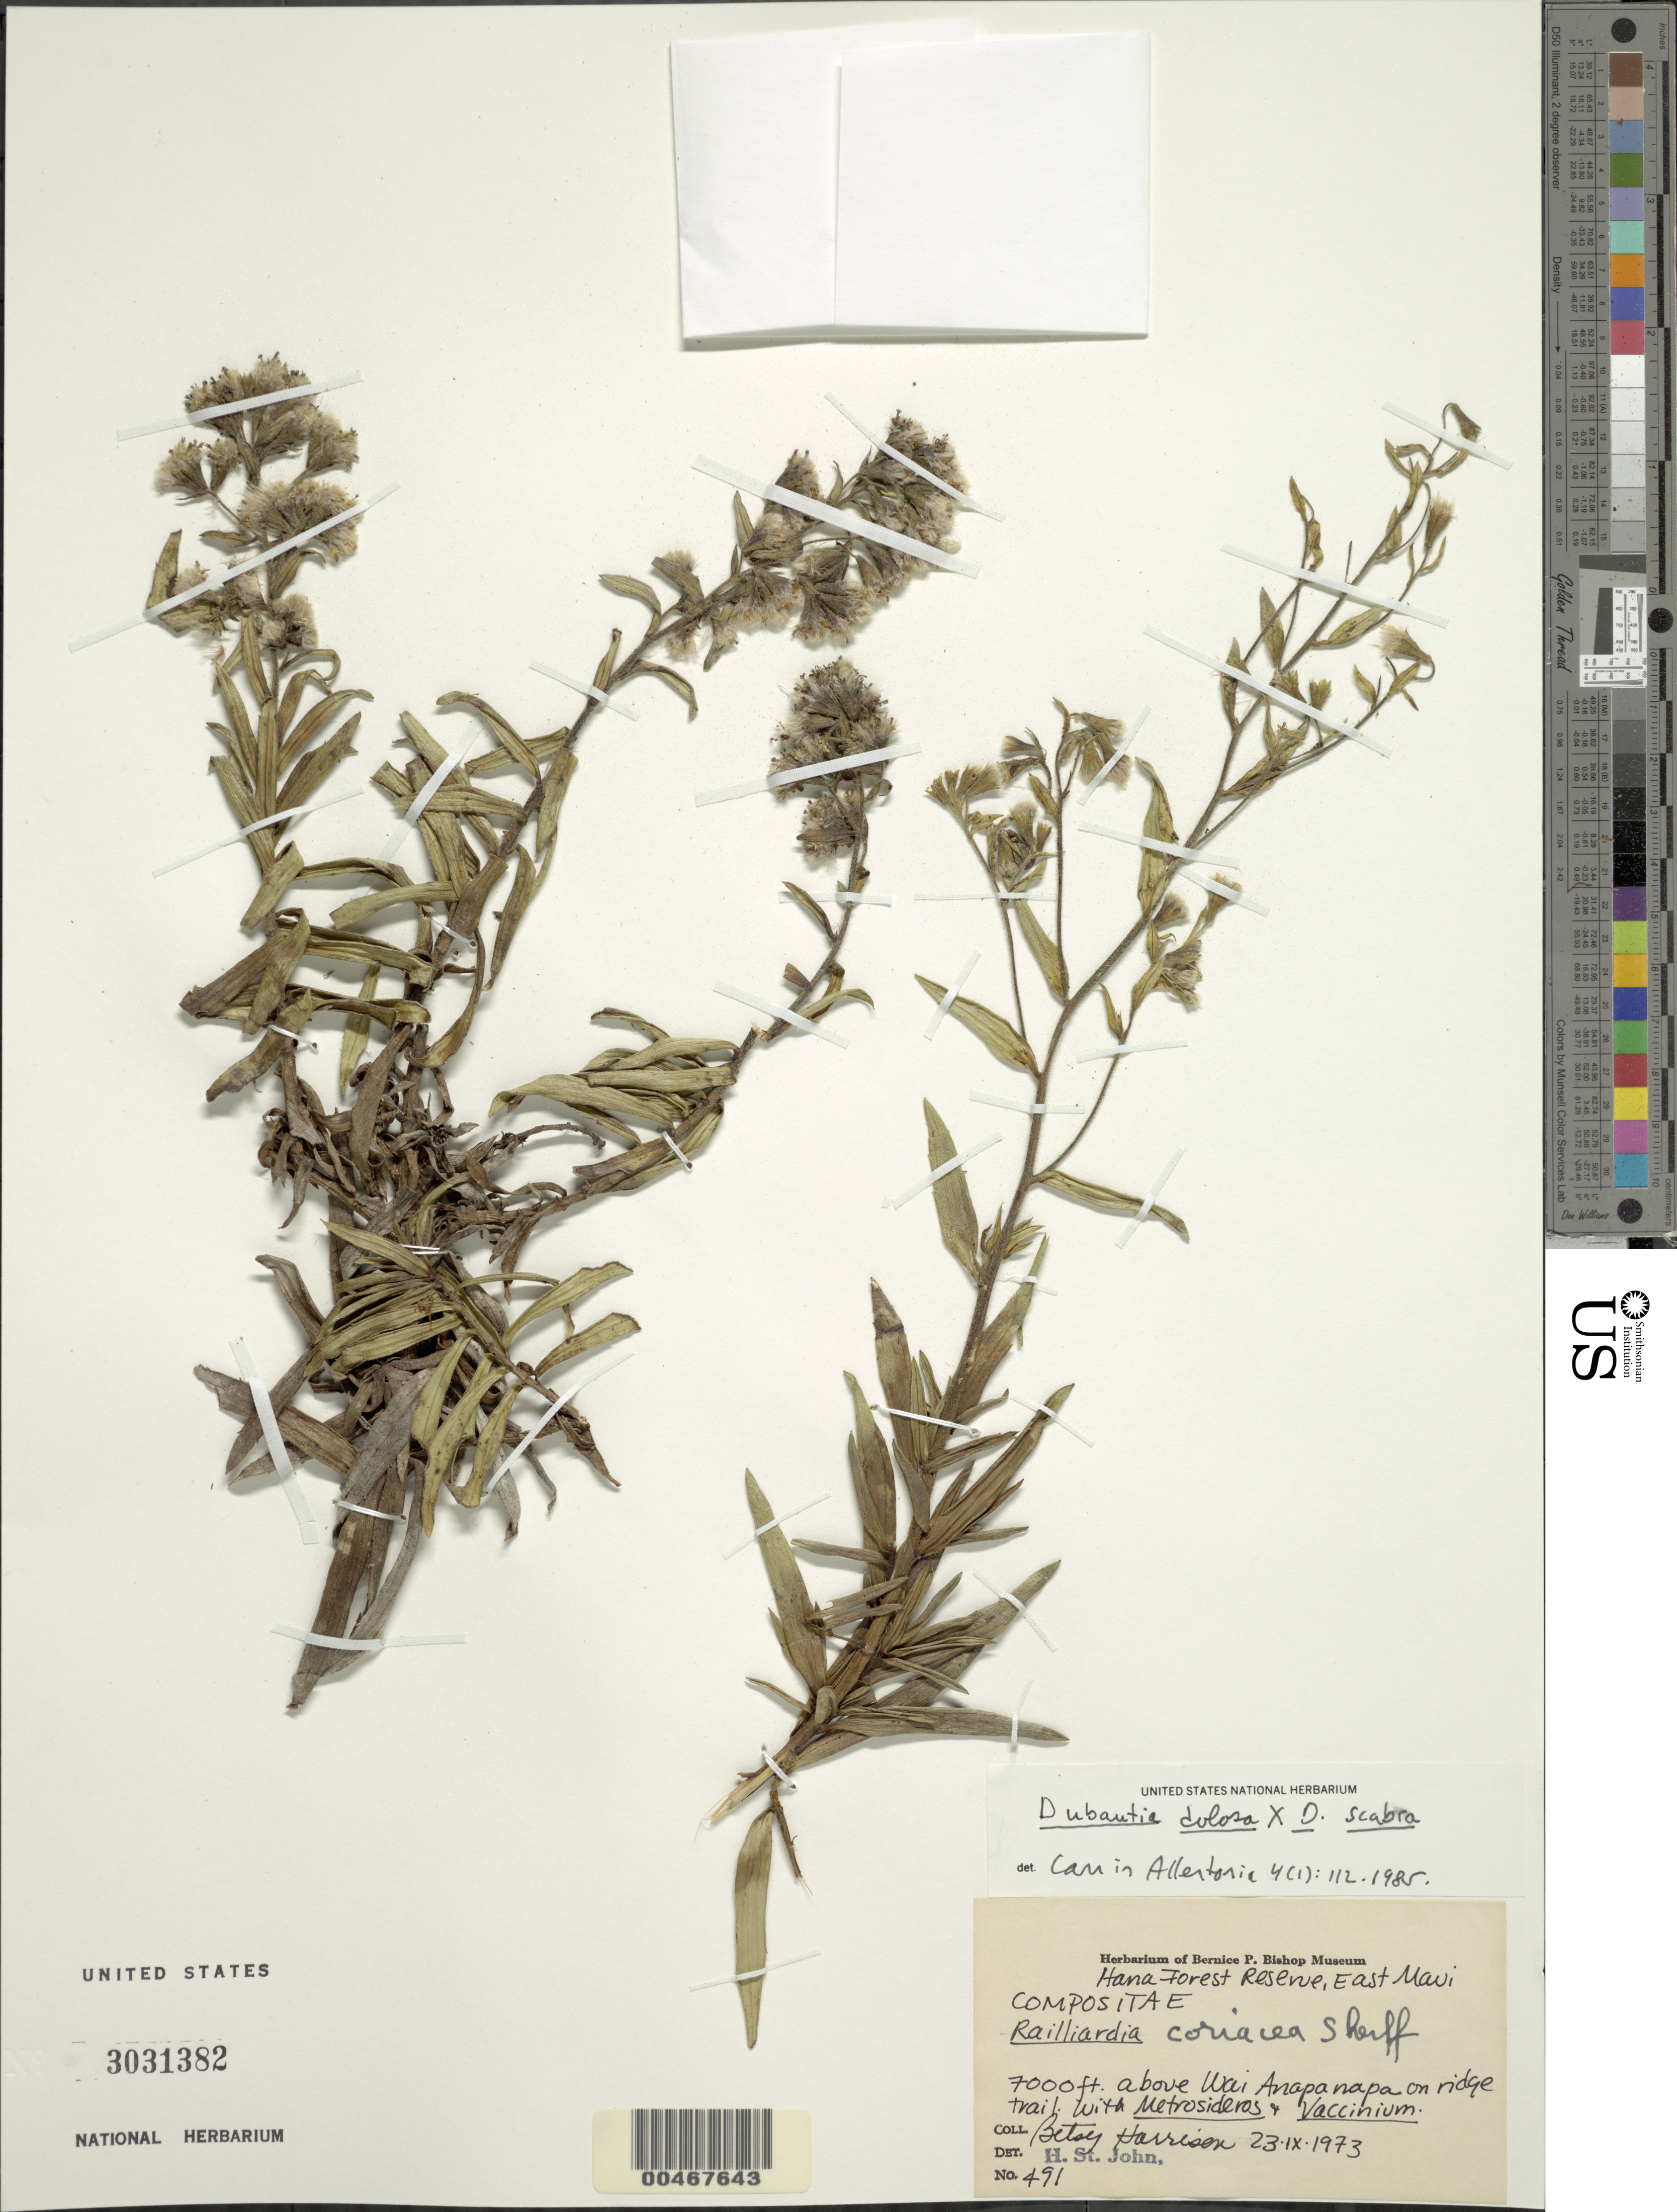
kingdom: Plantae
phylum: Tracheophyta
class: Magnoliopsida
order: Asterales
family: Asteraceae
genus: Dubautia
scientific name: Dubautia scabra x D. waianapanapaensis G.D. Carr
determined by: Carr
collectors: B. Harrison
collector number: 491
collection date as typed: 23 Sep 1973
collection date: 1973-09-23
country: United States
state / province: Hawaii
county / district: Maui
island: Maui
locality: Above Wai Anapanapa on ridge trail, Hana Forest Reserve, E Maui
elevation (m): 2134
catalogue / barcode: US 3031382